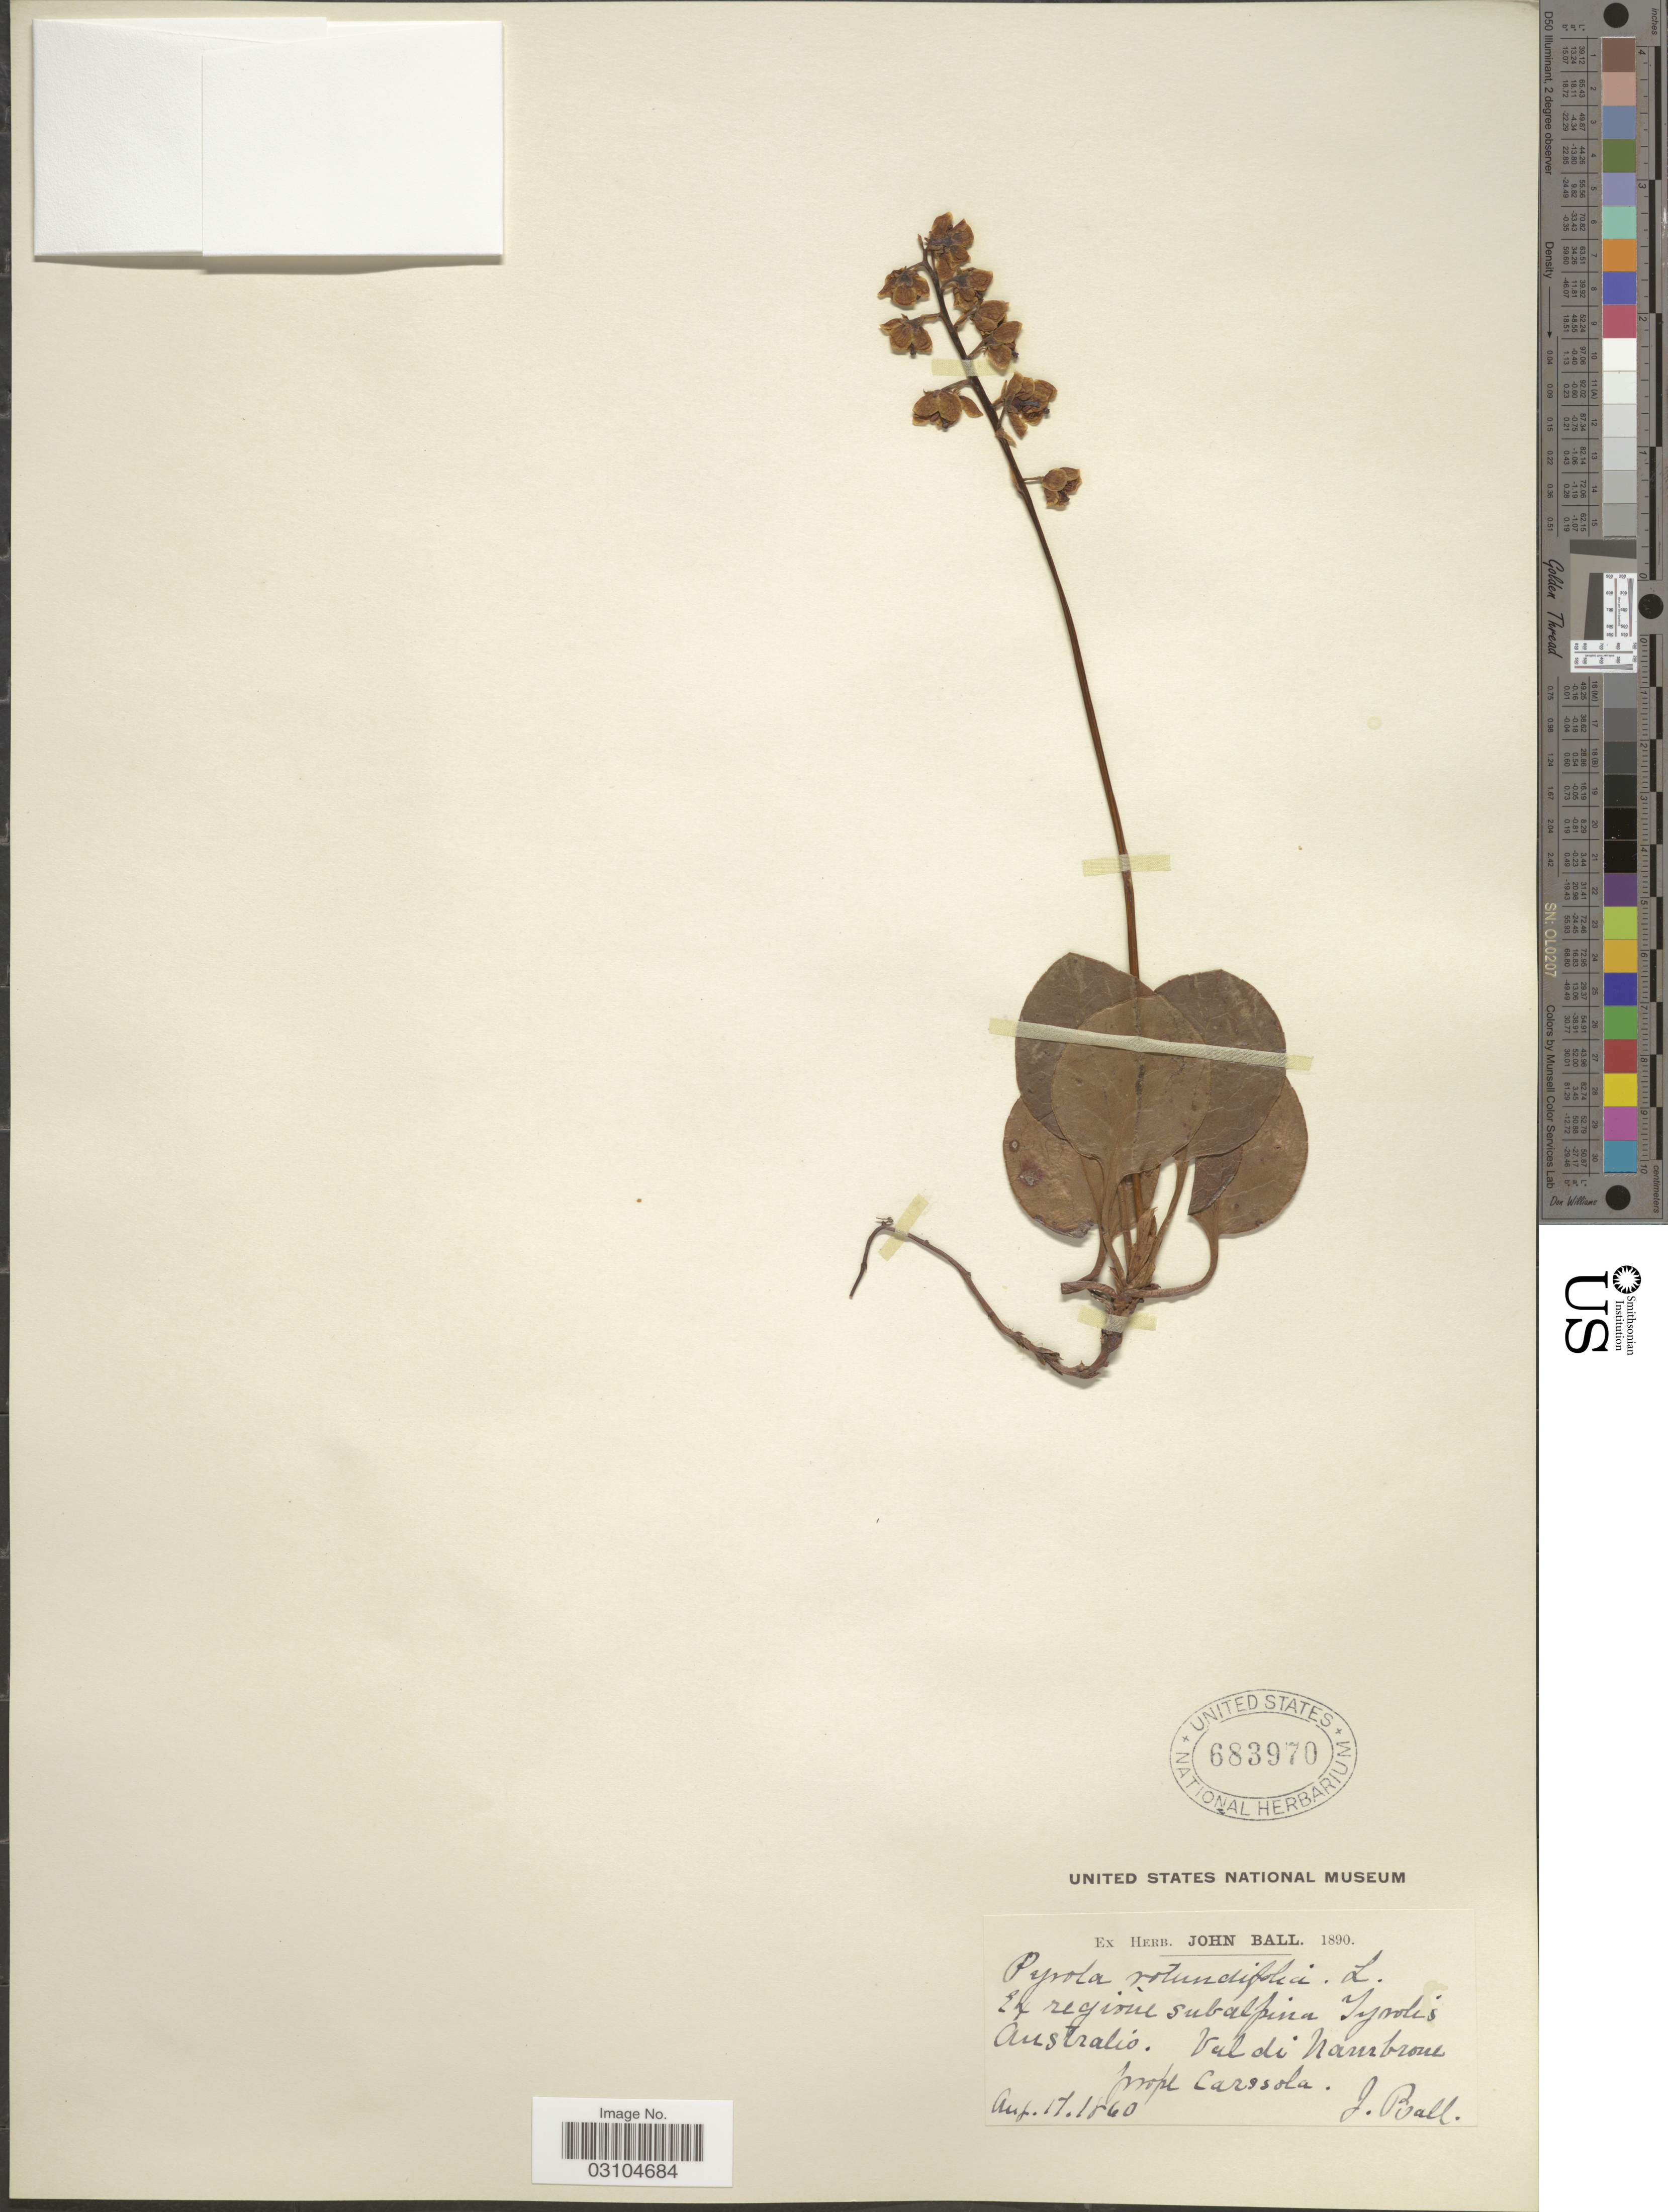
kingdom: Plantae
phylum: Tracheophyta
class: Magnoliopsida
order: Ericales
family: Ericaceae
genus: Pyrola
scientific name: Pyrola rotundifolia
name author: L.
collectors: J. Ball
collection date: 1860-08-17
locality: Ex regione subalpina Tyrolis Australis. Val di Naurbroue prope Carssola. [interpreted]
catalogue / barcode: US 683970